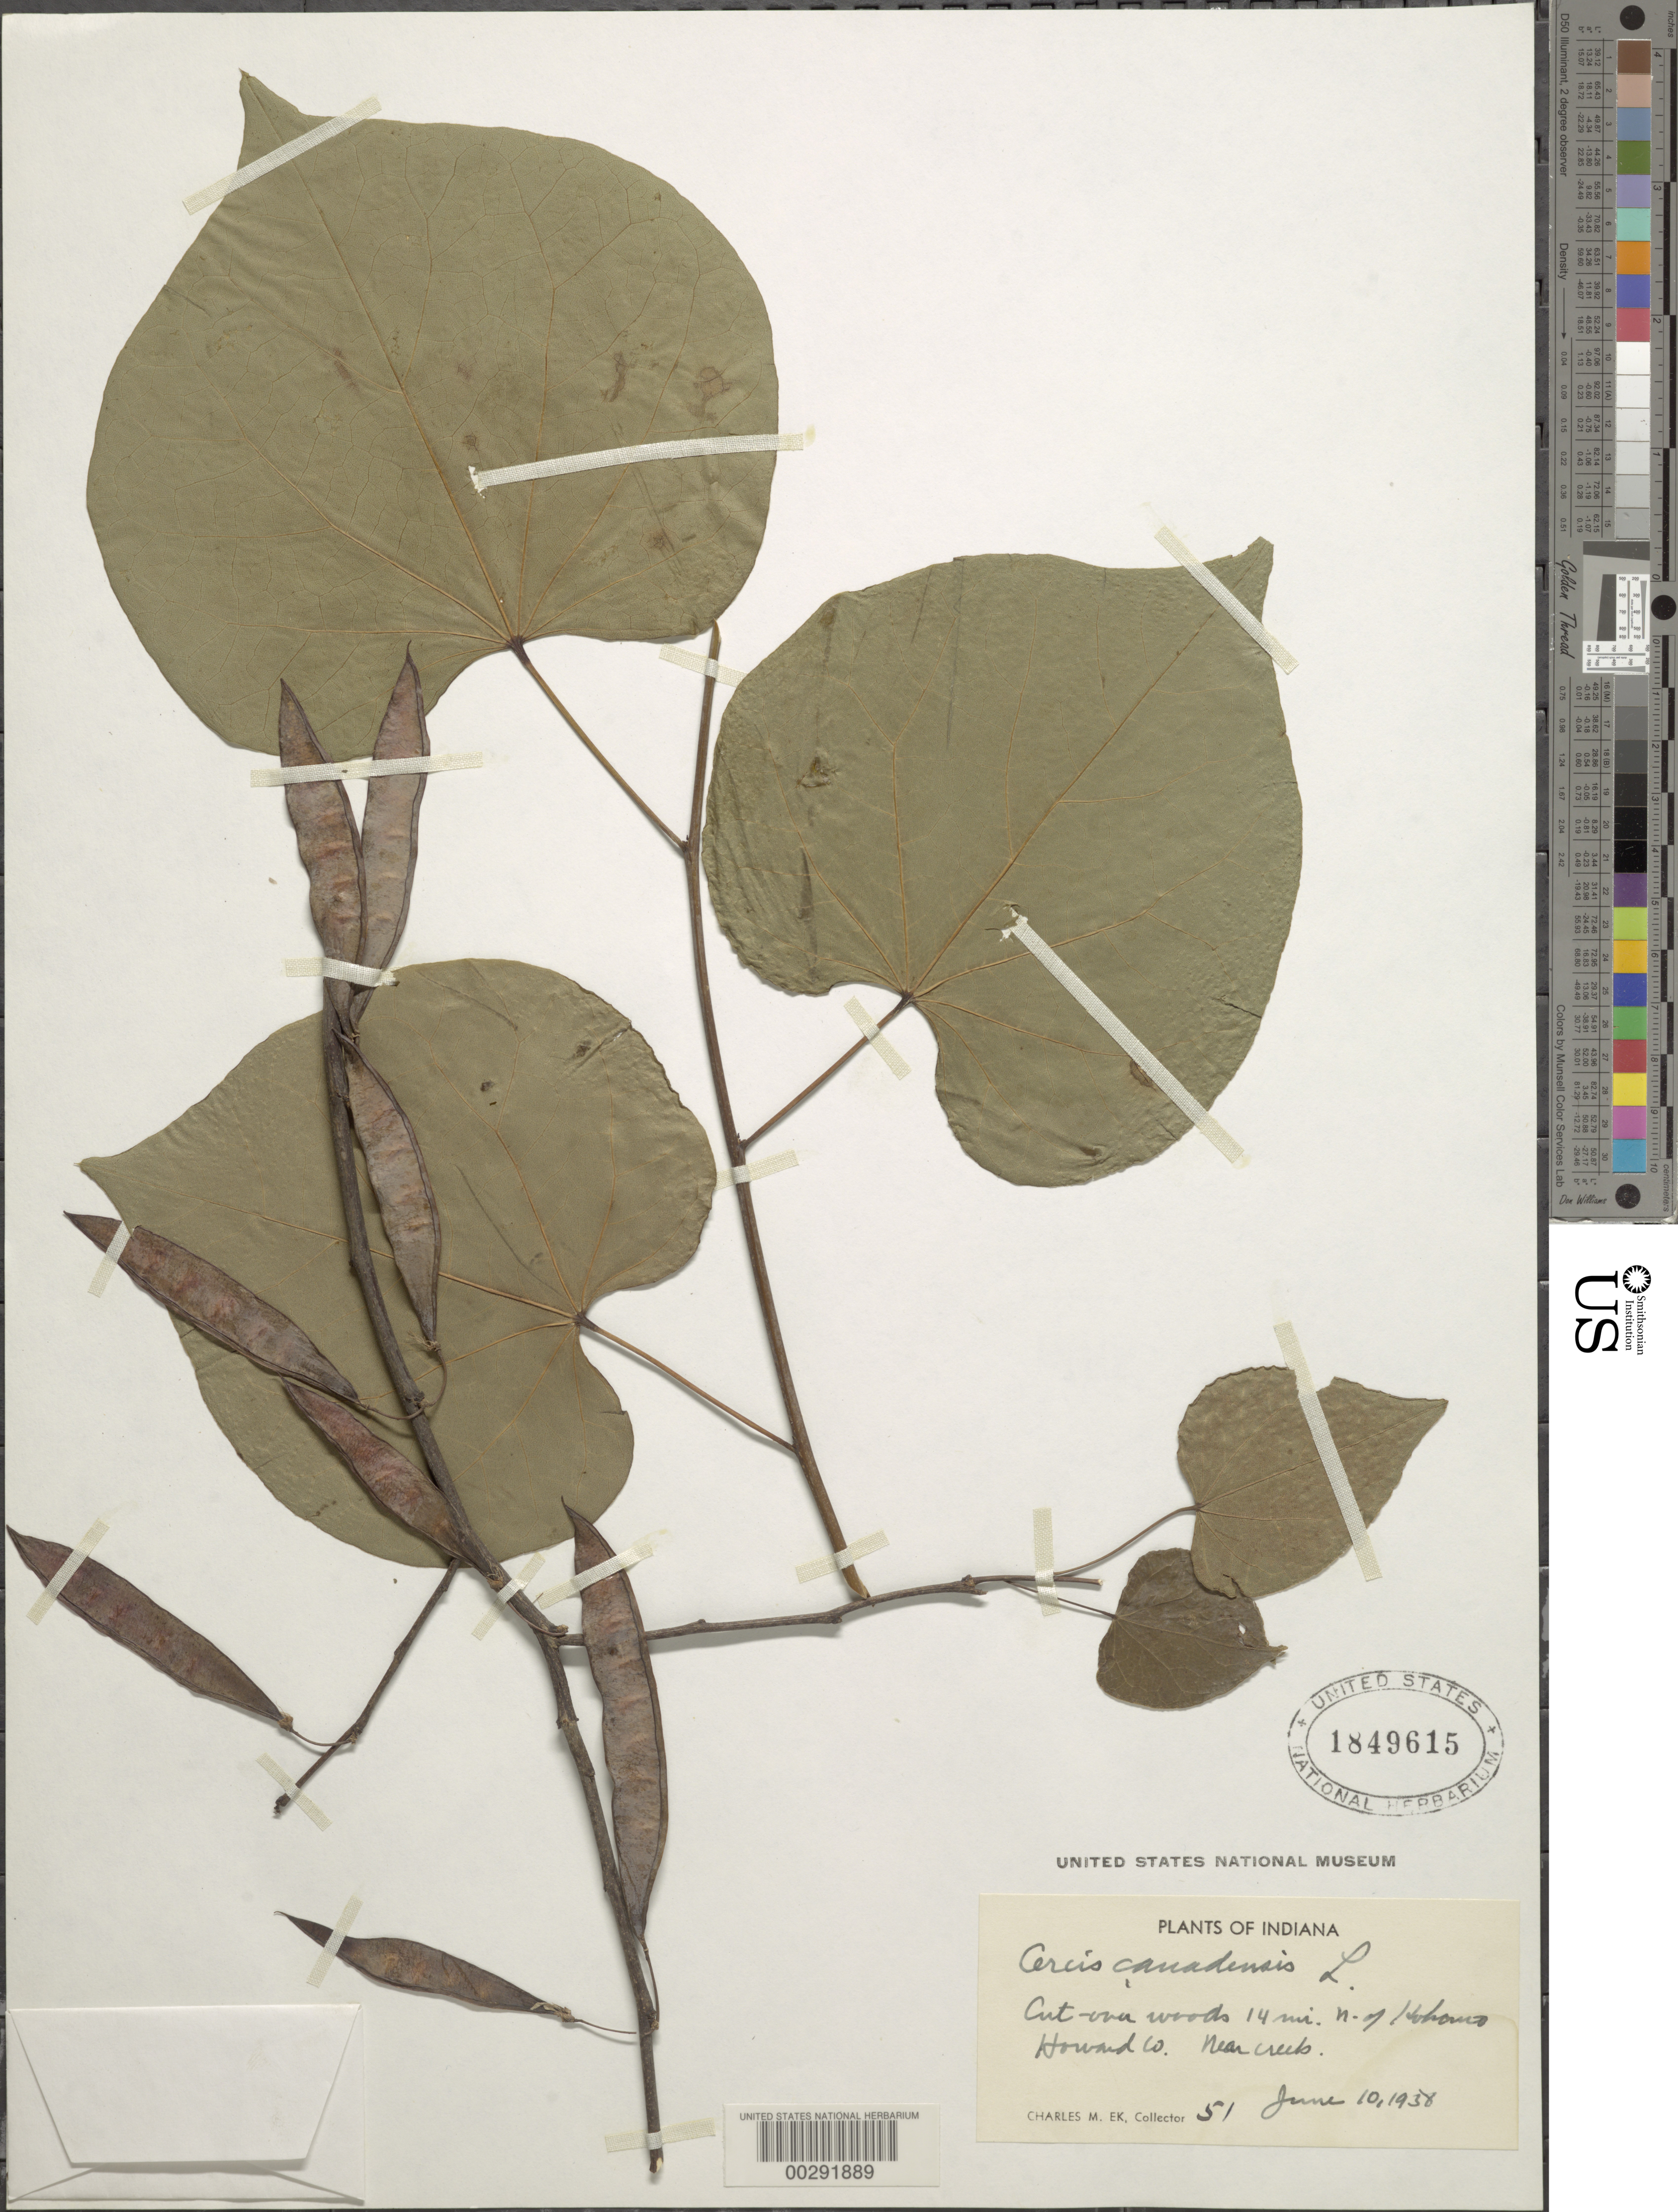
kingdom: Plantae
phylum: Tracheophyta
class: Magnoliopsida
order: Fabales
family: Fabaceae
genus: Cercis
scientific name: Cercis canadensis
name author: L.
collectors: C. Ek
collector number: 51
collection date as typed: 10 Jun 1938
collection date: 1938-06-10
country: United States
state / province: Indiana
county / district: Howard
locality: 14 mi n of kokomo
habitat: Cut over woods, near creek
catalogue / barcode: US 1849615